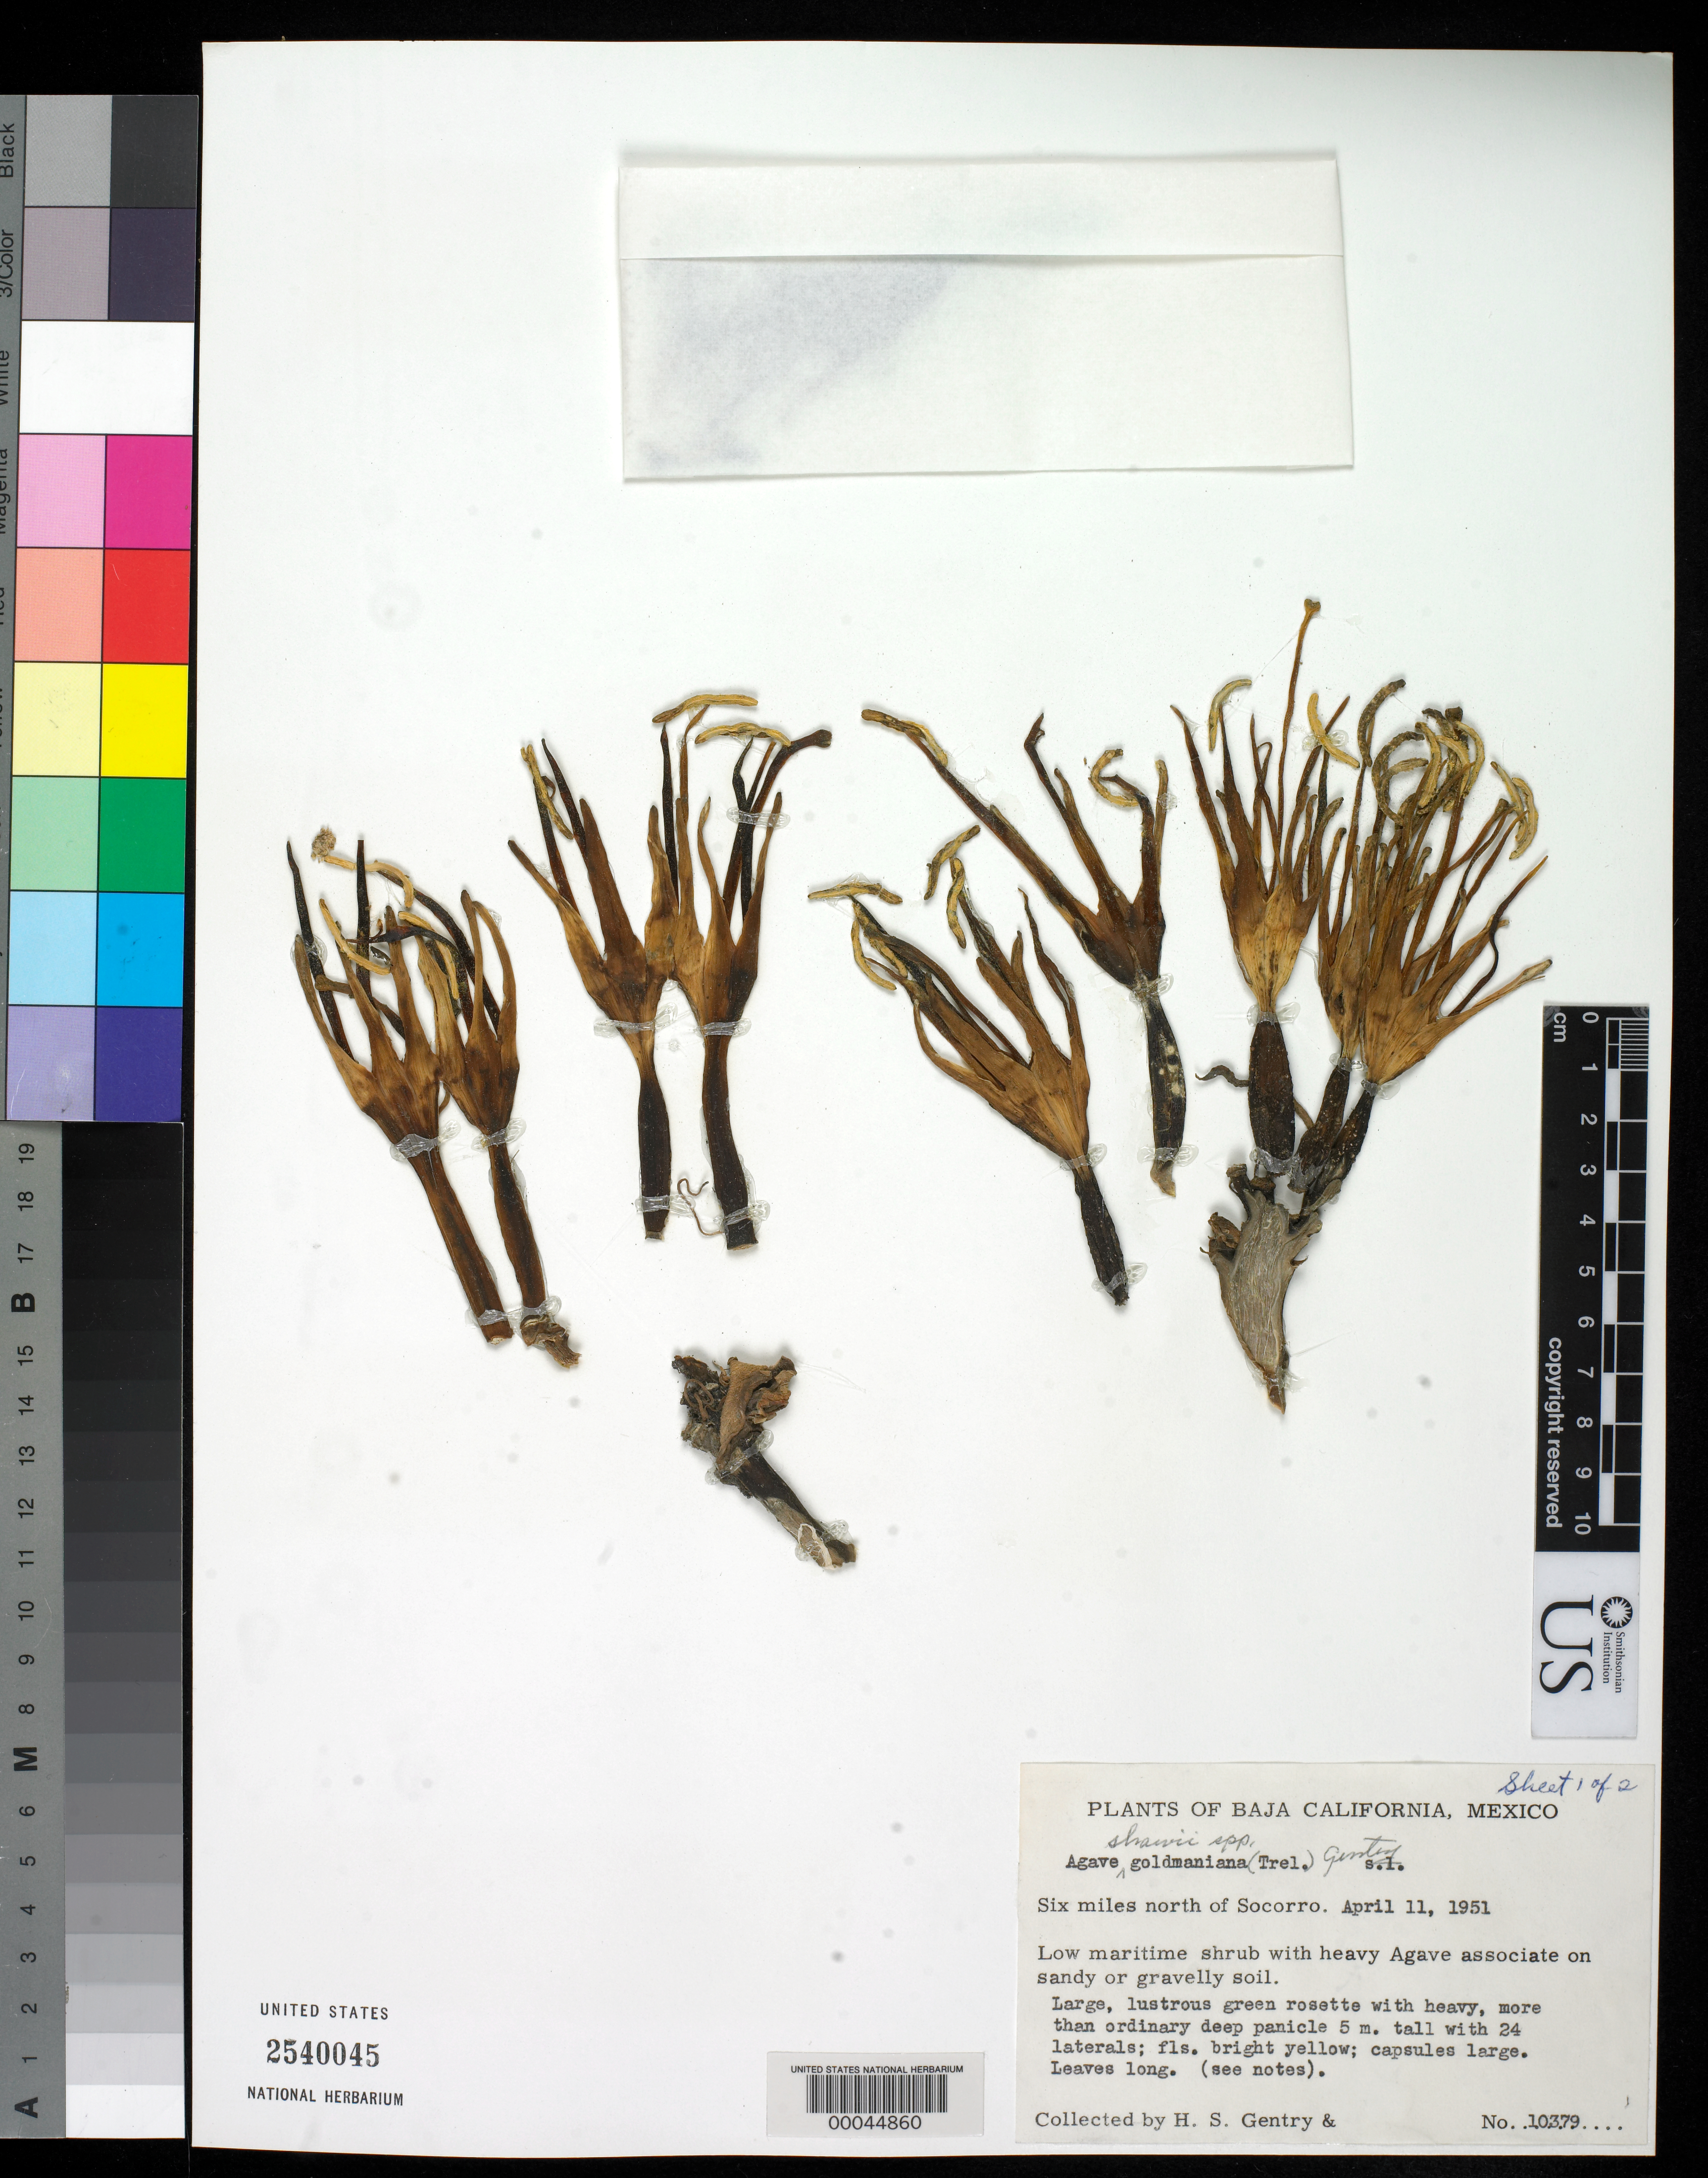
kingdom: Plantae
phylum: Tracheophyta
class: Liliopsida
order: Asparagales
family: Asparagaceae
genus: Agave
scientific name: Agave shawii subsp. goldmaniana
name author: (Trel.) Gentry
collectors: H. S. Gentry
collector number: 10379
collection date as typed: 11 Apr 1951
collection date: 1951-04-11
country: Mexico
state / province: Baja California Norte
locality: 6 mi N of Socorro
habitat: Low maritime shrub w/heavy a. assoc.on sandy or gravelly soil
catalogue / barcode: US 2540045